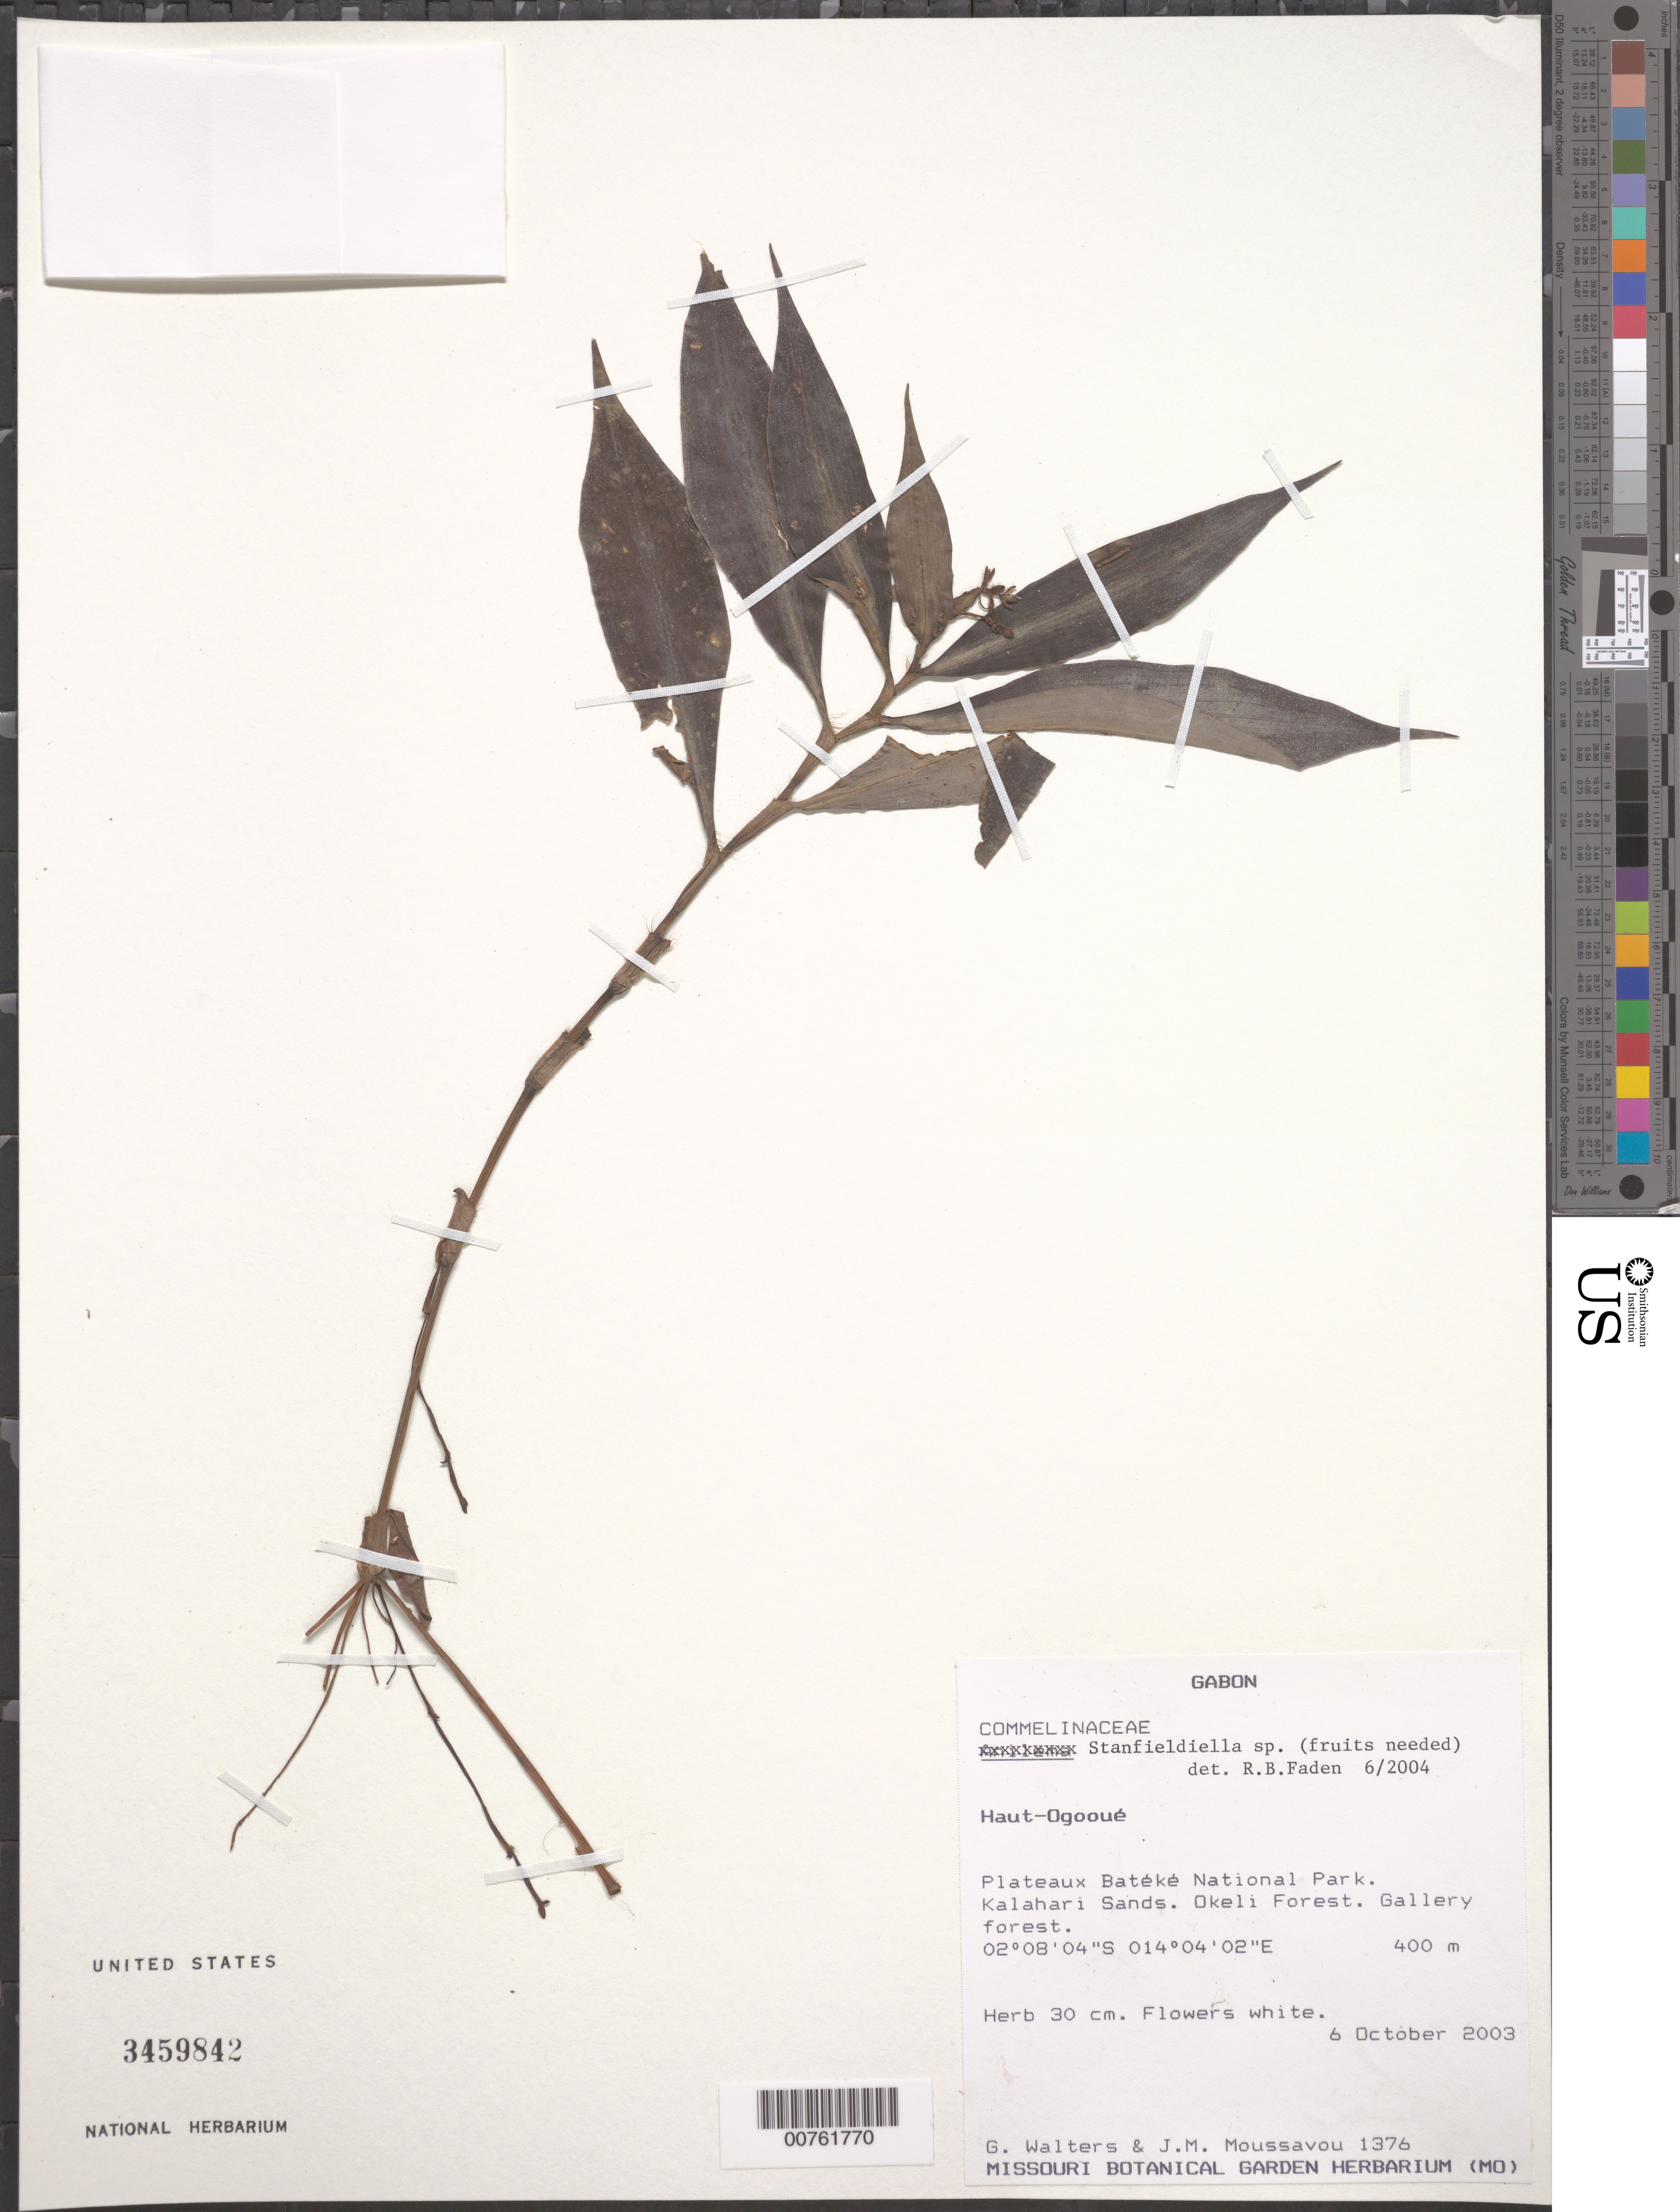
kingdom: Plantae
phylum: Tracheophyta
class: Liliopsida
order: Commelinales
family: Commelinaceae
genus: Stanfieldiella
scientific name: Stanfieldiella sp.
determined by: Faden, Robert B., (US), Smithsonian Institution - National Museum of Natural History (UNITED STATES)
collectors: G. Walters & J. Moussavou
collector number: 1376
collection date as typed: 06 Oct 2003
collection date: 2003-10-06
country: Gabon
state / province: Haut-Ogooué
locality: Plateaux Bateke National Park.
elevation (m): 400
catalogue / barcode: US 3459842